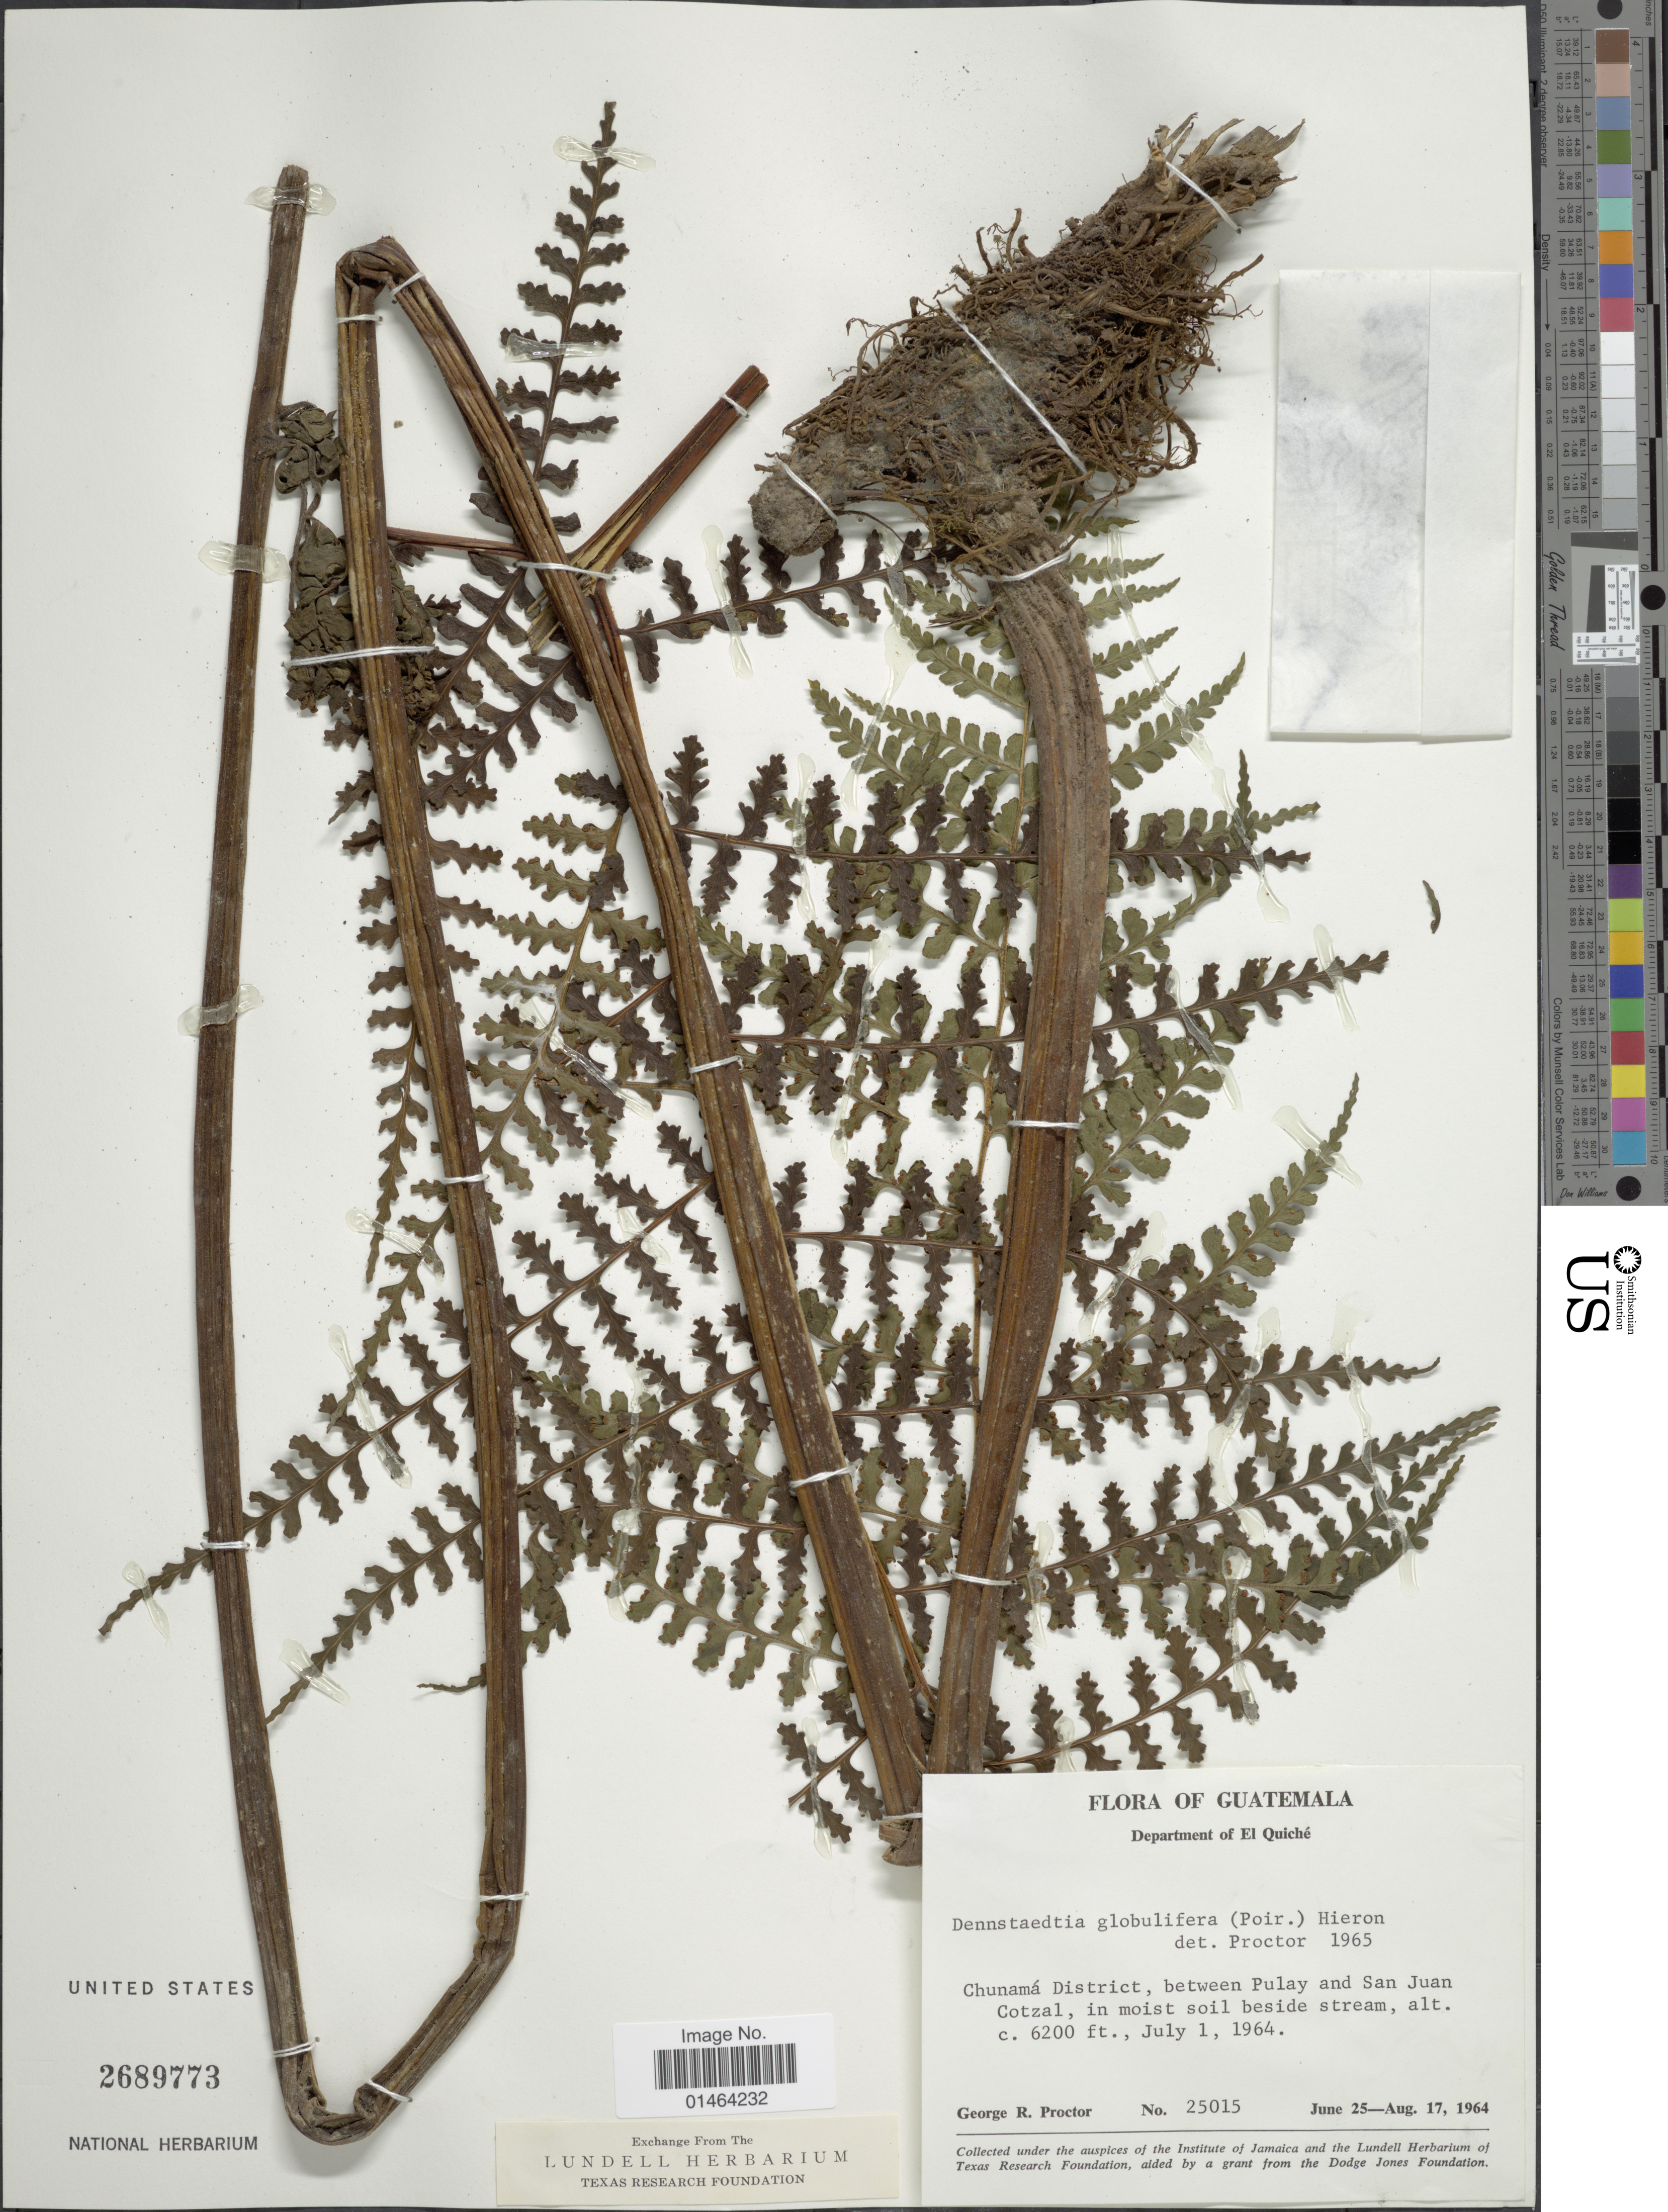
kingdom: Plantae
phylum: Tracheophyta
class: Polypodiopsida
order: Polypodiales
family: Dennstaedtiaceae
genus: Dennstaedtia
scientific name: Dennstaedtia globulifera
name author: (Poir.) Hieron.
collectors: G. R. Proctor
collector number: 25015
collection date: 1964-06-25/1964-08-17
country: Guatemala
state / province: El Quiché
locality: Chunamá District, between Pulay and San Juan Cotzal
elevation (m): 1890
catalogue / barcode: US 2689773